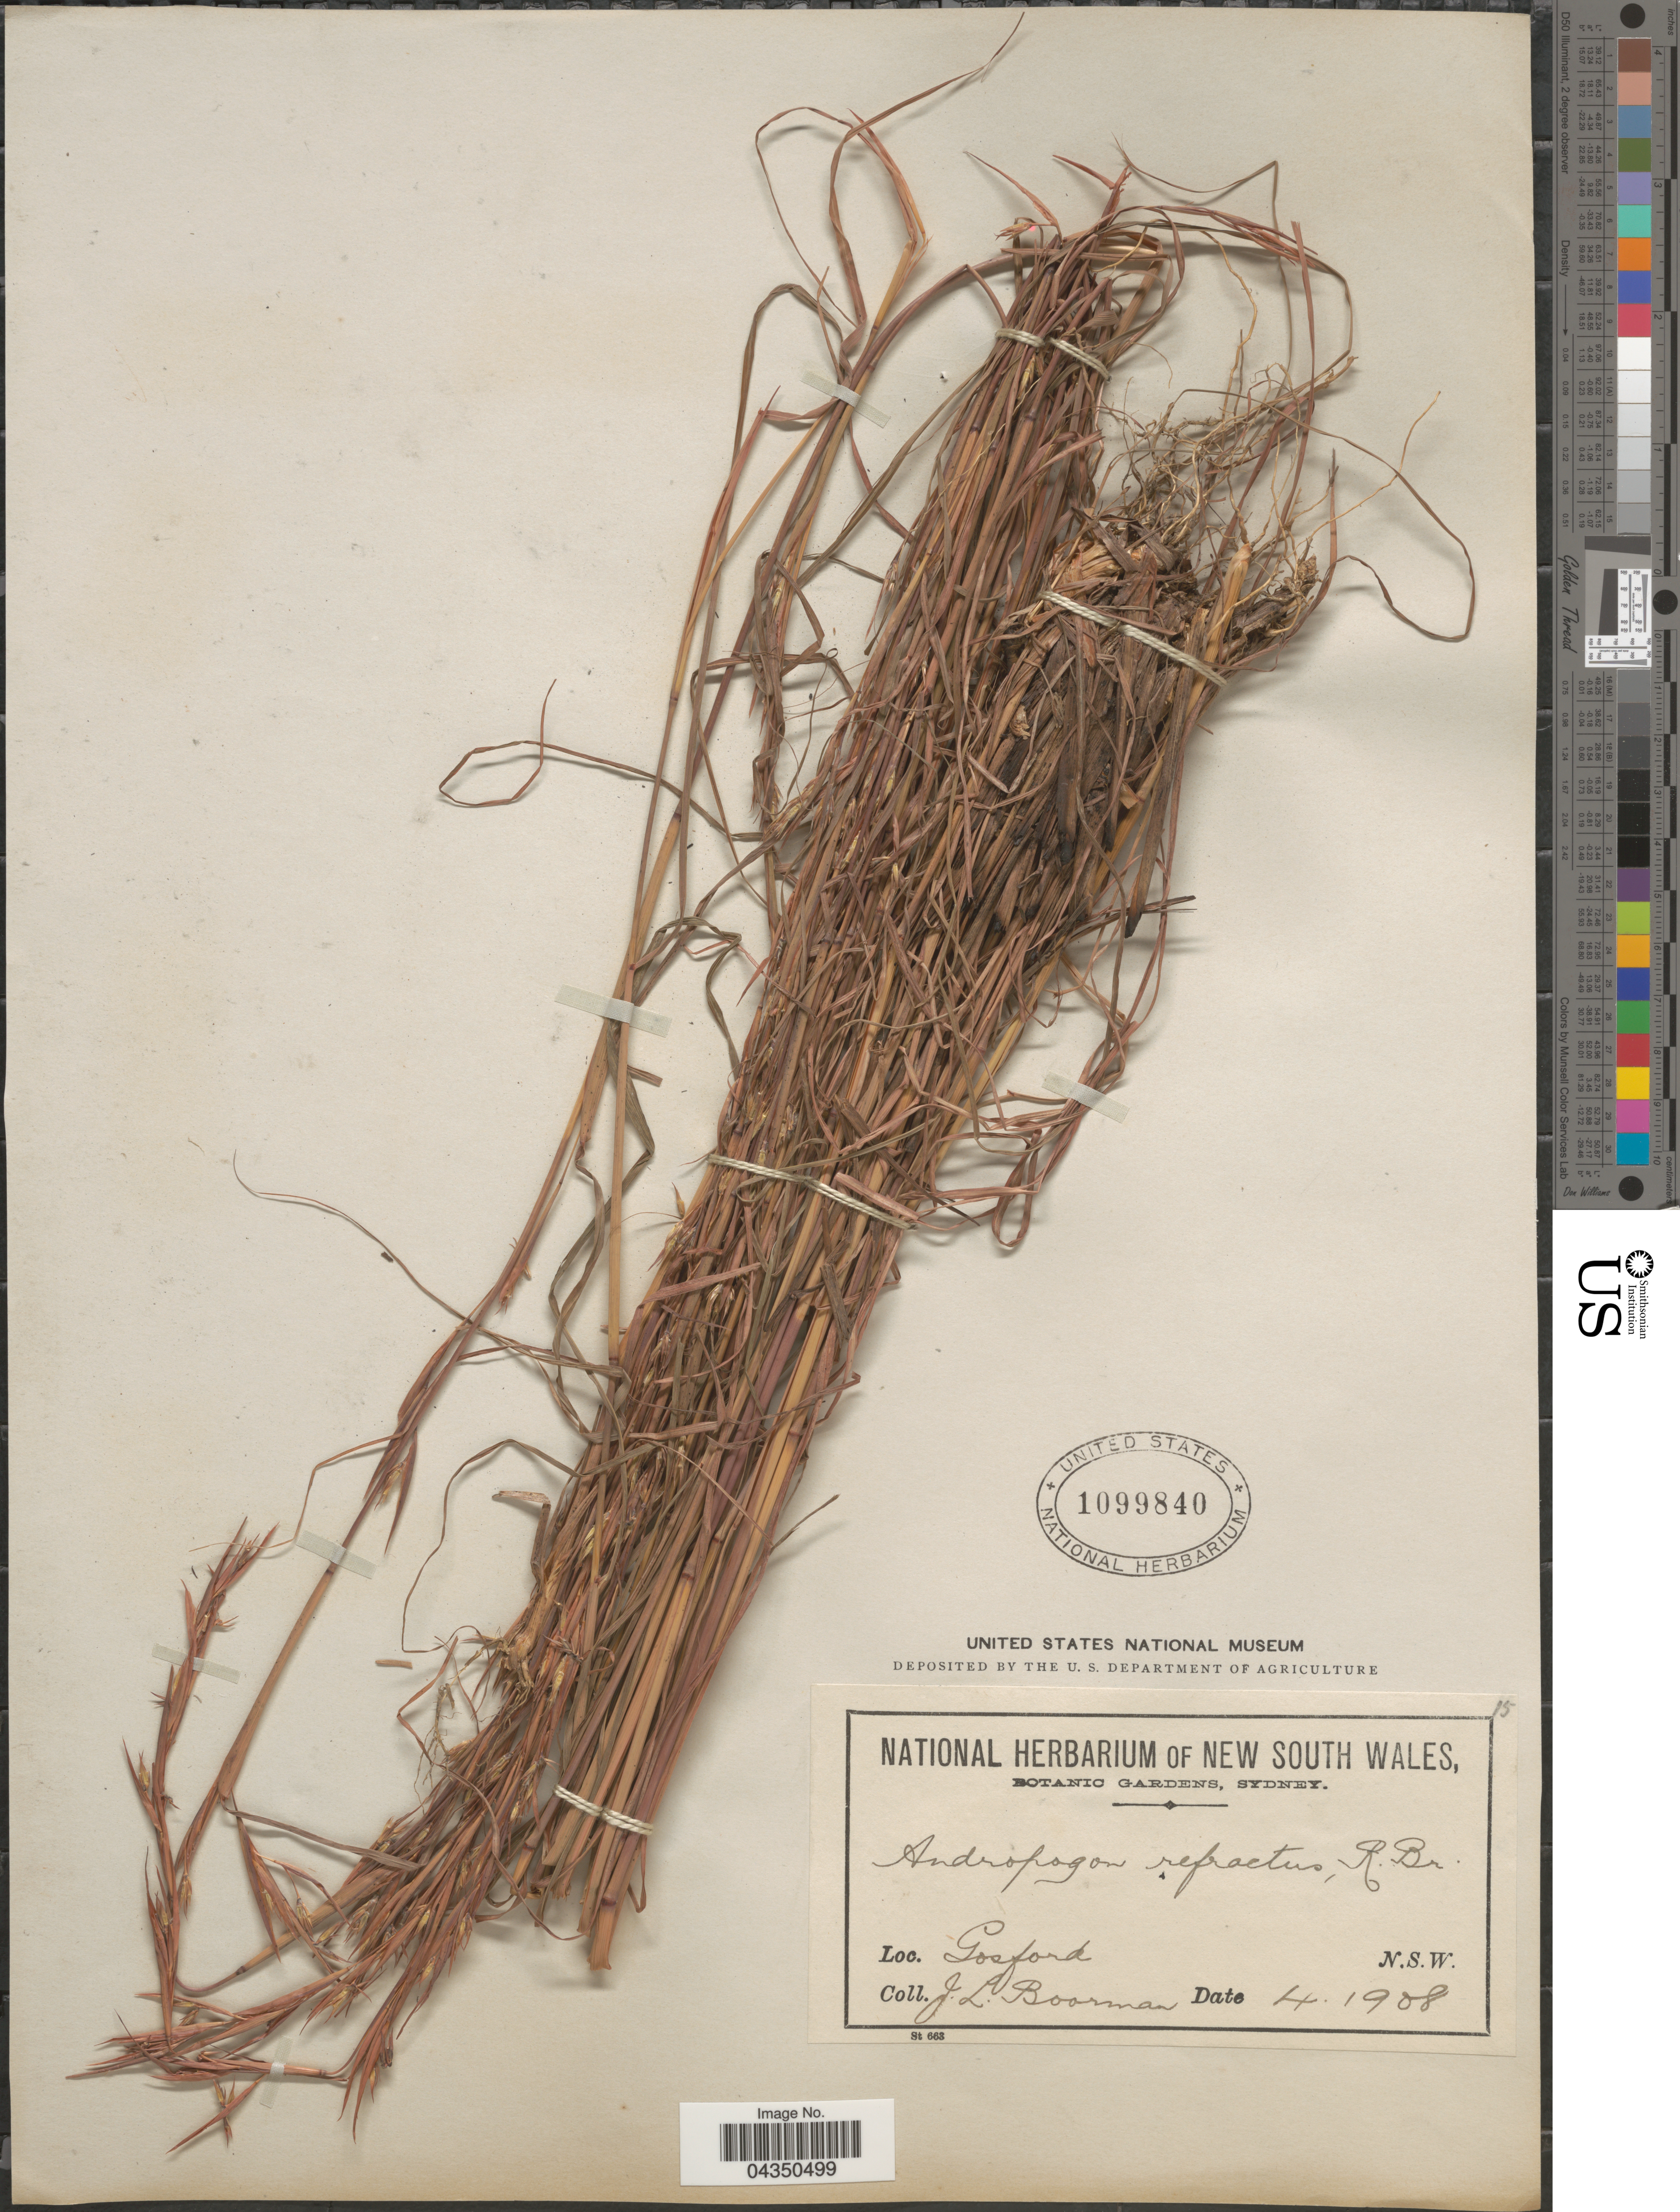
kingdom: Plantae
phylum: Tracheophyta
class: Liliopsida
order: Poales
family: Poaceae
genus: Cymbopogon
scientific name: Cymbopogon refractus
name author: (R. Br.) A. Camus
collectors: J. Boorman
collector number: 15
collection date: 1908-04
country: Australia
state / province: New South Wales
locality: Gosford.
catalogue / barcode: US 1099840